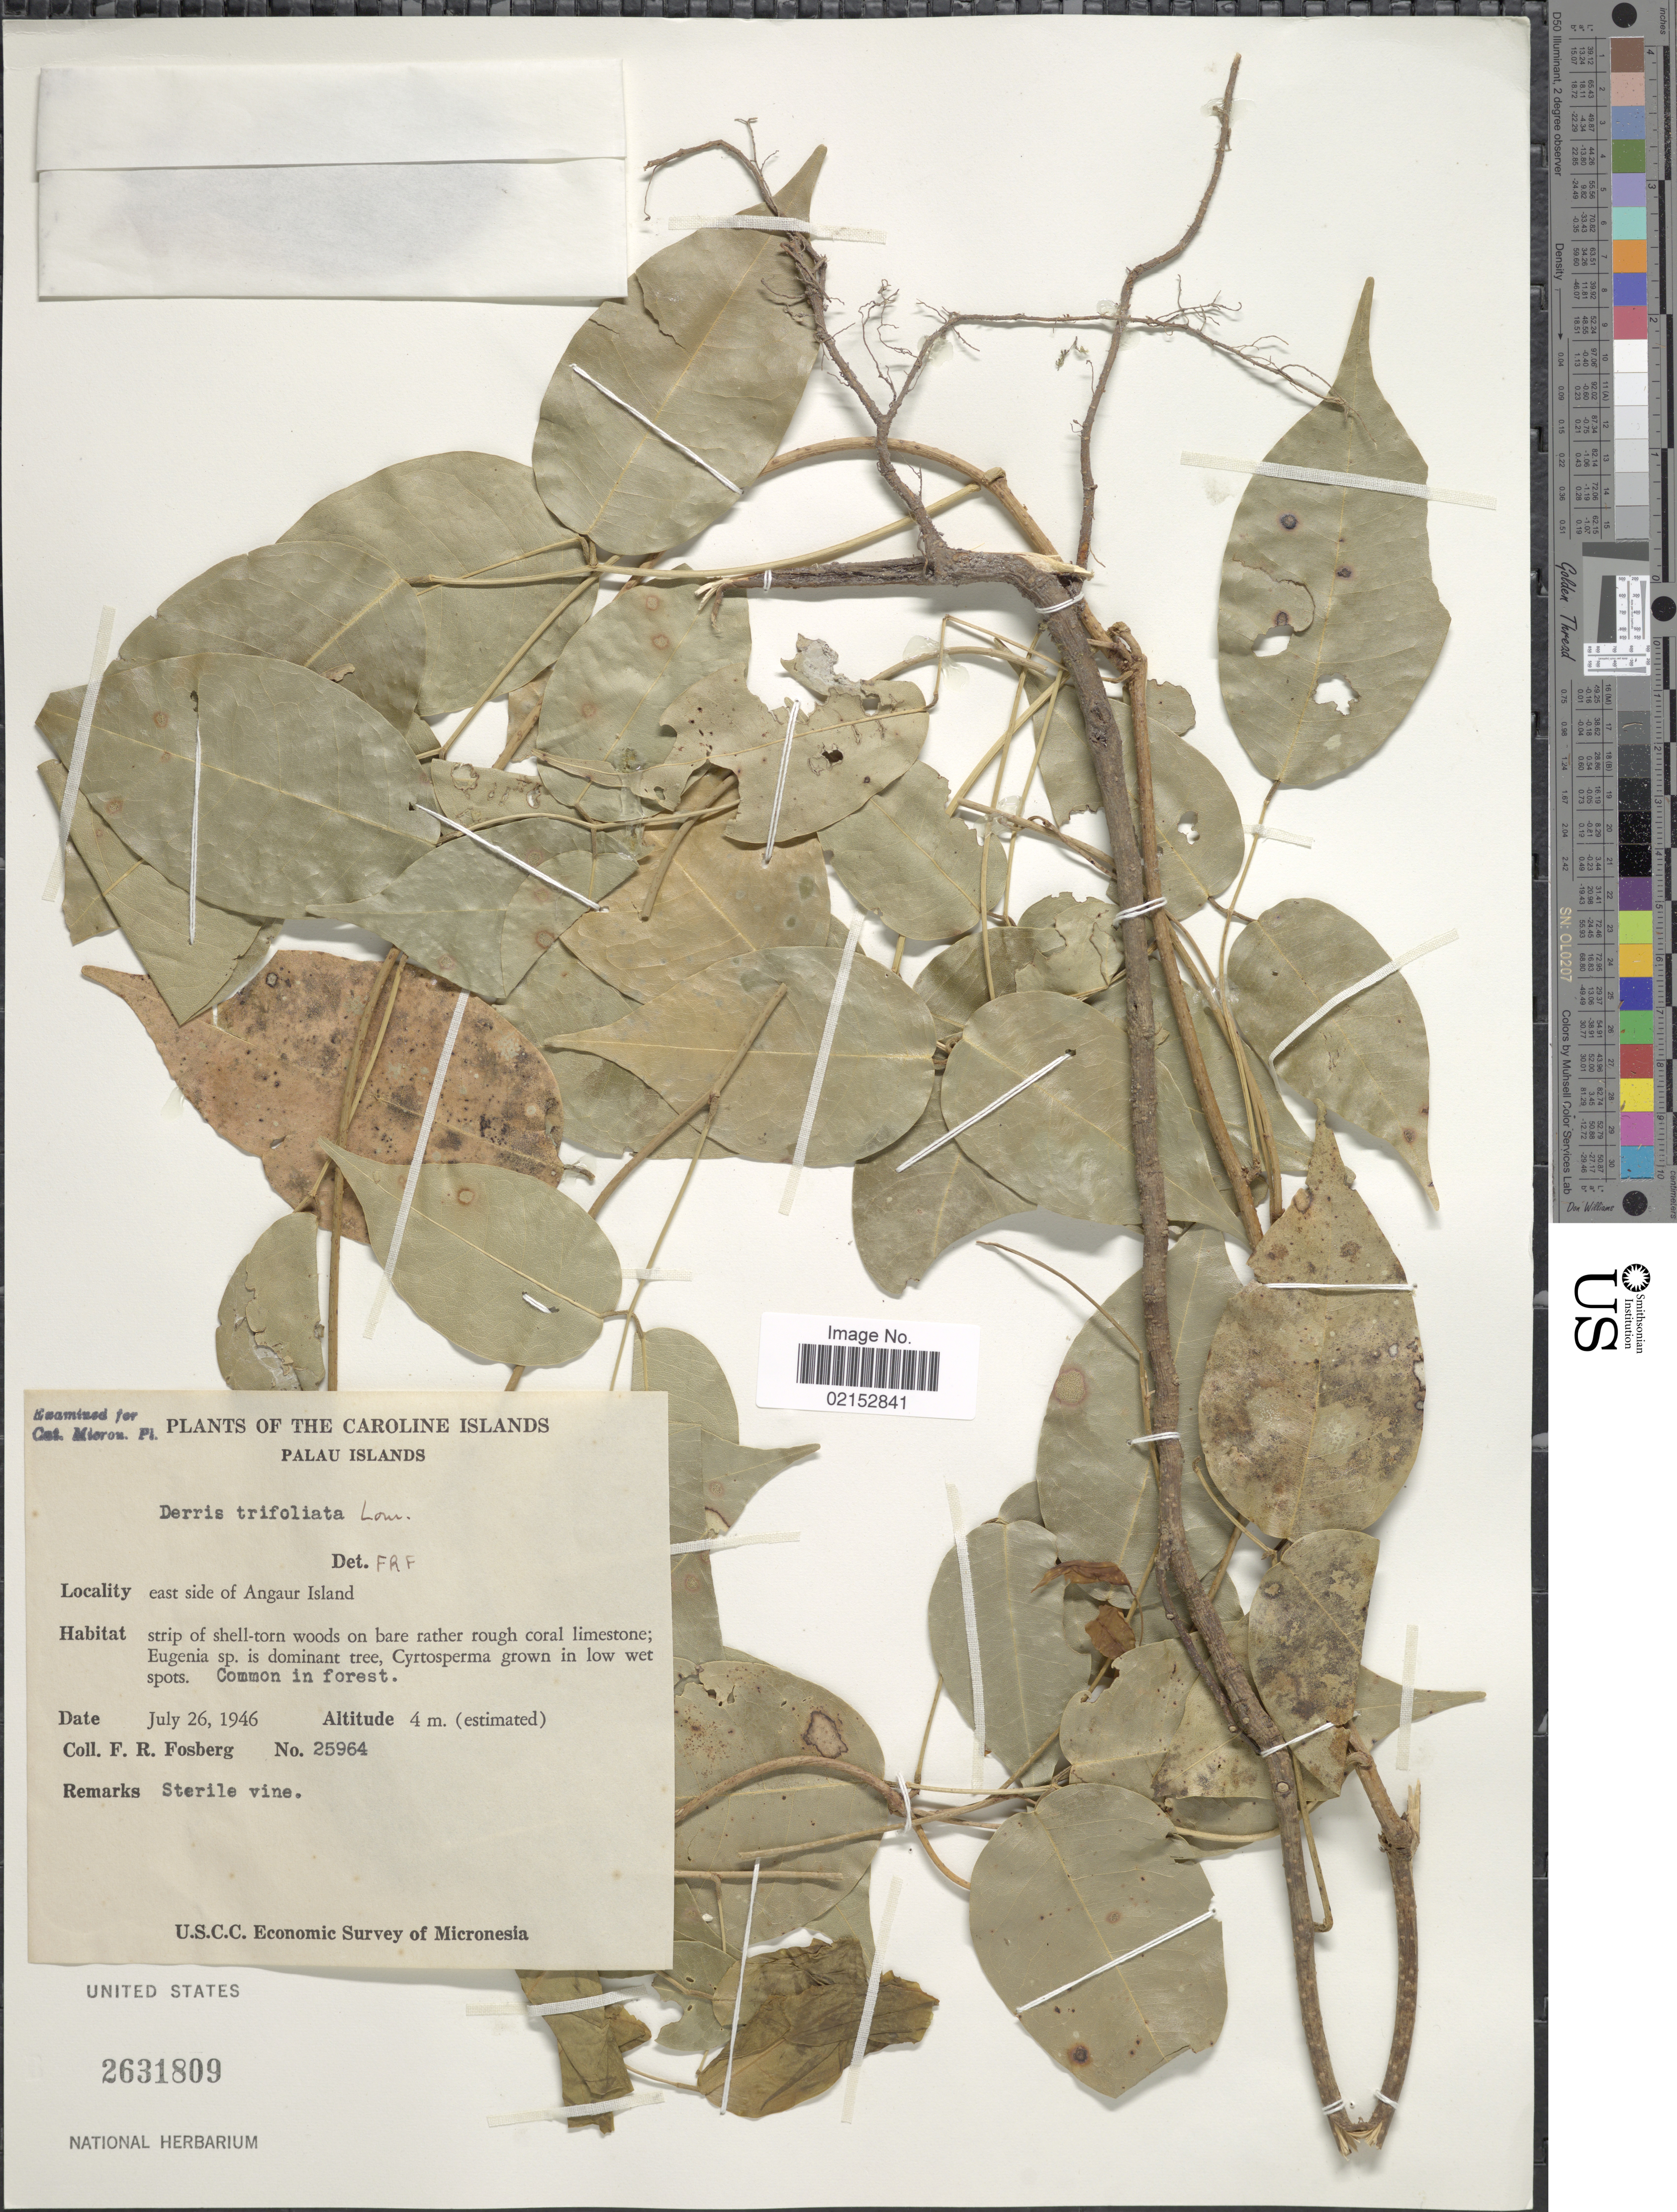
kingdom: Plantae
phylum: Tracheophyta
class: Magnoliopsida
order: Fabales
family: Fabaceae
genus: Derris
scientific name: Derris trifoliata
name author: Lour.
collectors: F. R. Fosberg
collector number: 25964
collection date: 1946-07-26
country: Palau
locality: The Caroline Islands, Palau Islands, east side of Angaur Island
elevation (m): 4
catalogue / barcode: US 2631809